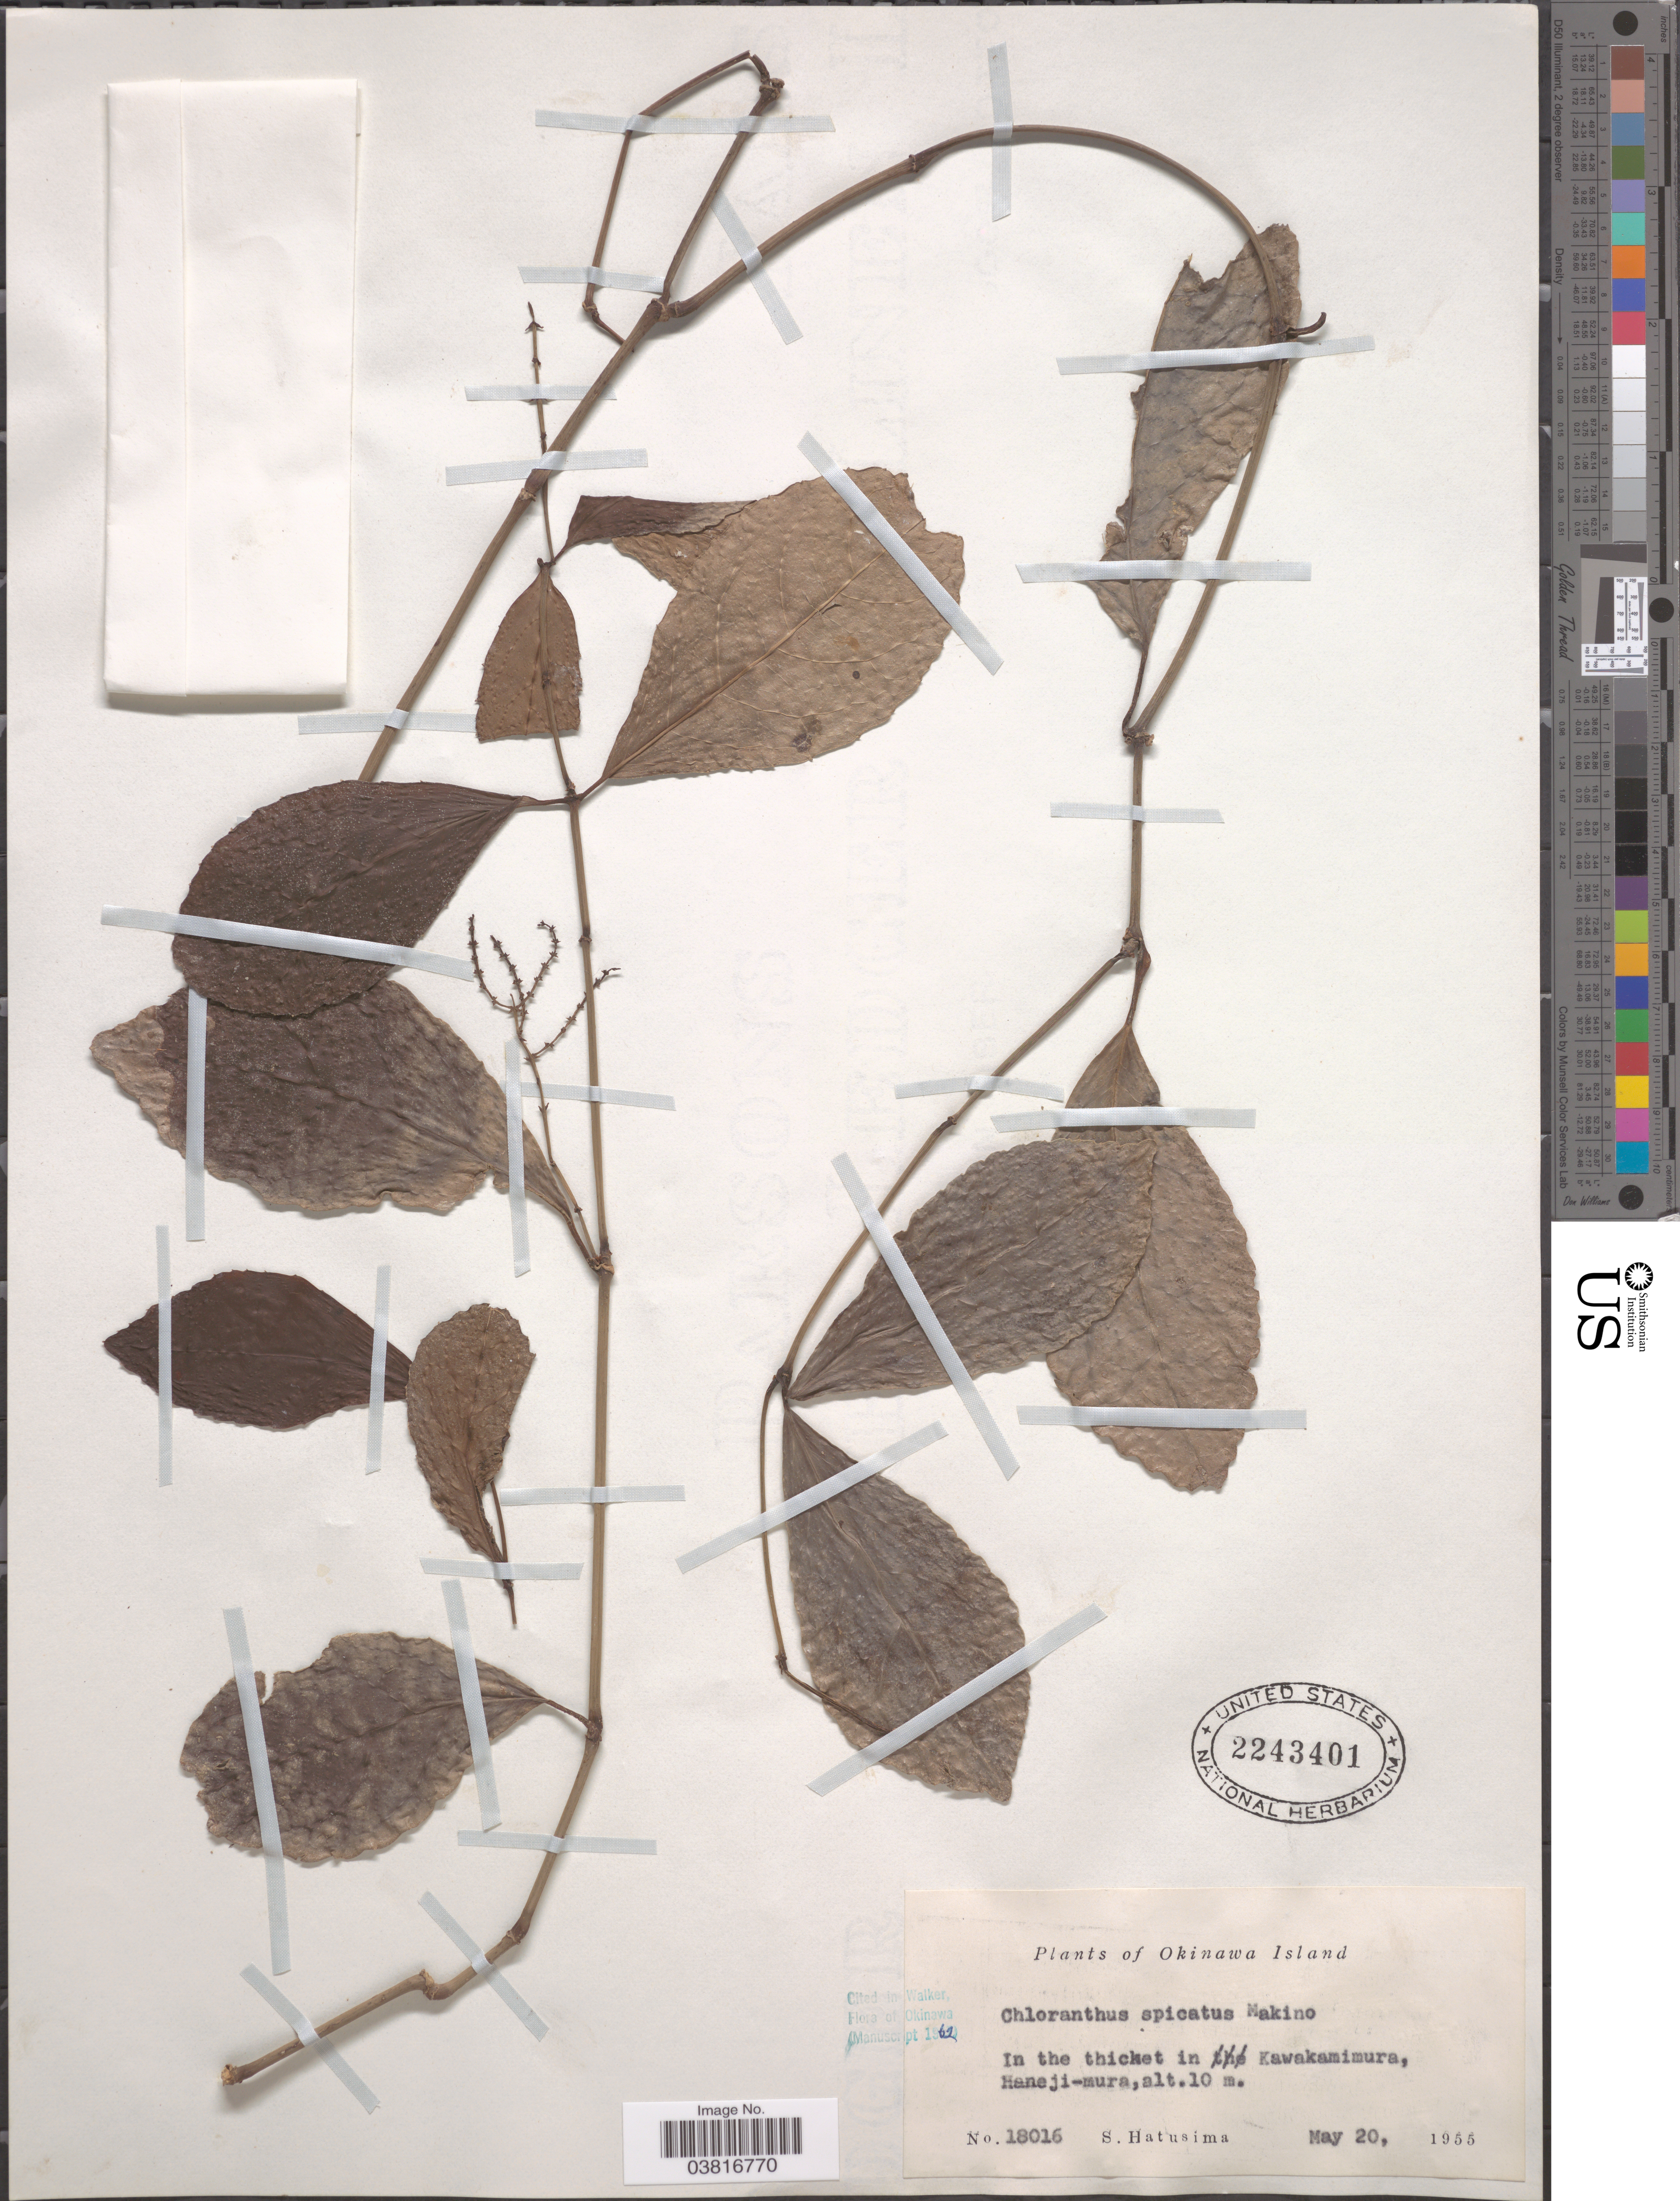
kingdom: Plantae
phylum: Tracheophyta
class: Magnoliopsida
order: Chloranthales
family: Chloranthaceae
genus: Chloranthus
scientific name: Chloranthus spicatus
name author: Makino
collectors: S. Hatusima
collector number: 18016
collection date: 1955-05-20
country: Japan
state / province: Okinawa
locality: Okinawa Island. In the thicket in Kawakamimura, Haneji-mura.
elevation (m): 10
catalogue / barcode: US 2243401